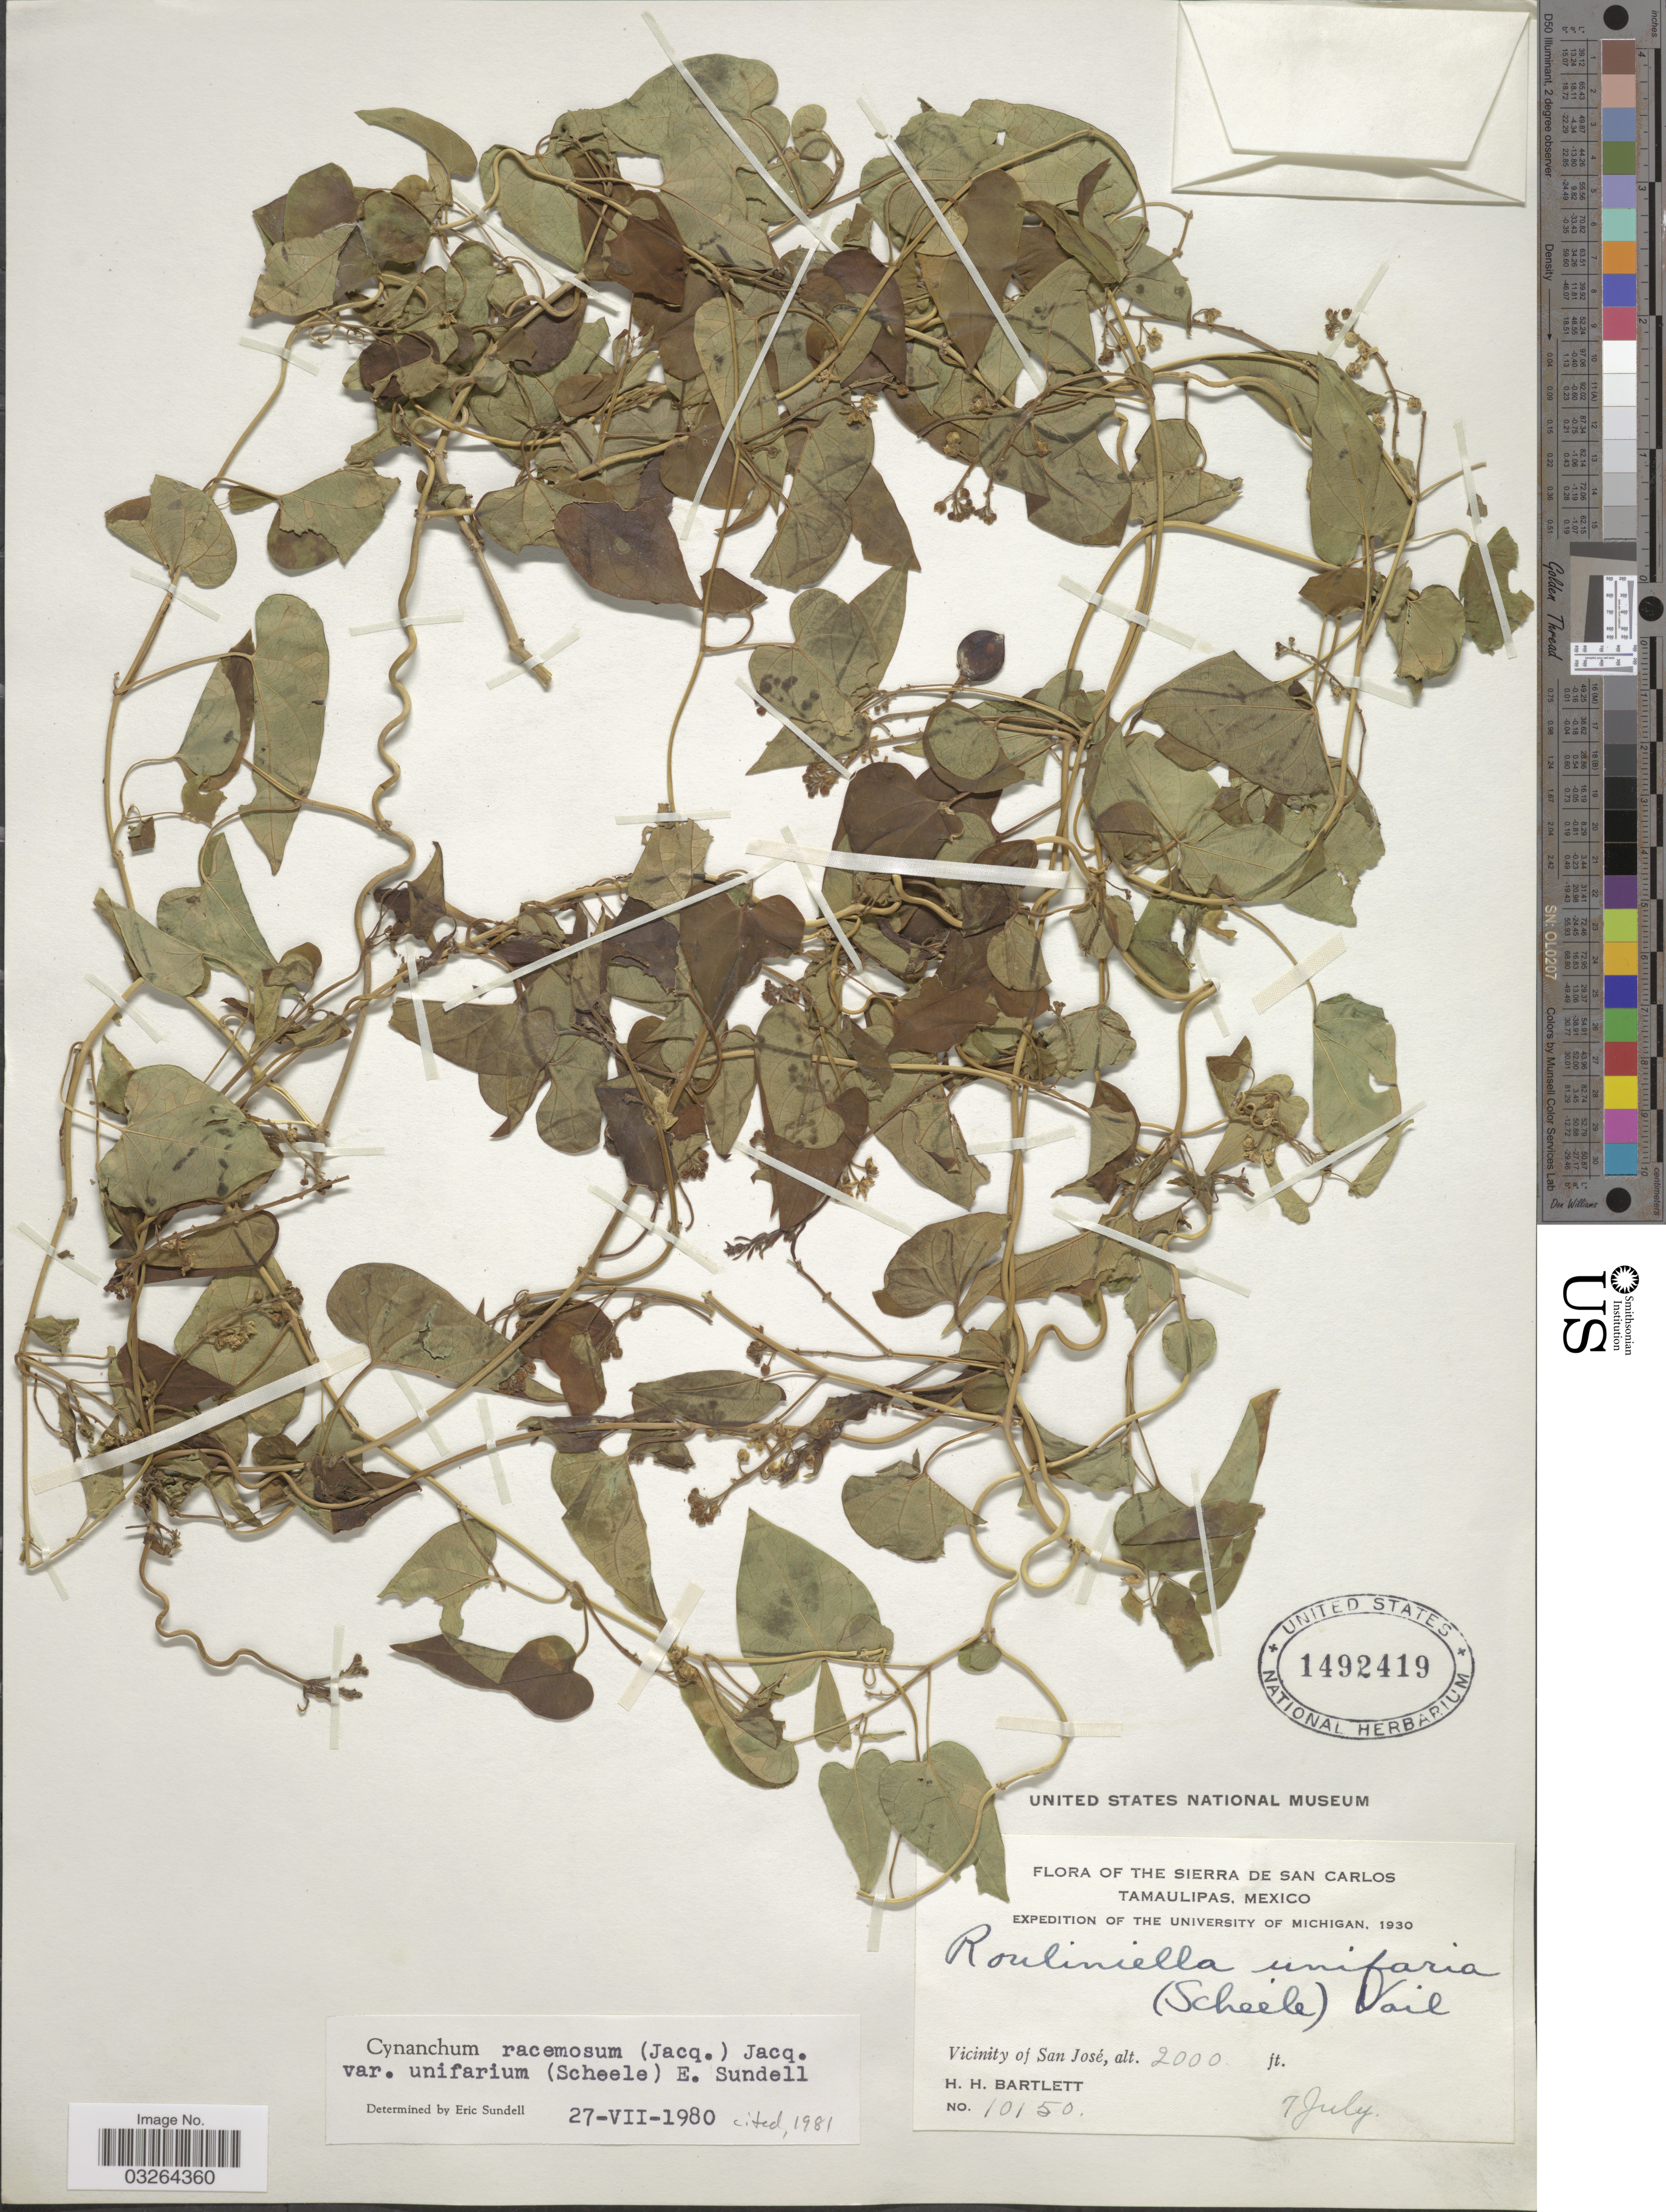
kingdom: Plantae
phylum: Tracheophyta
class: Magnoliopsida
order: Gentianales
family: Apocynaceae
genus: Cynanchum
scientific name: Cynanchum racemosum var. unifarium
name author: (Scheele) Sundell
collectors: H. H. Bartlett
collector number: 10150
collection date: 1930-07-07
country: Mexico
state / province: Tamaulipas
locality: The Sierra de San Carlos. Vicinity of San José.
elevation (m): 610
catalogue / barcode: US 1492419